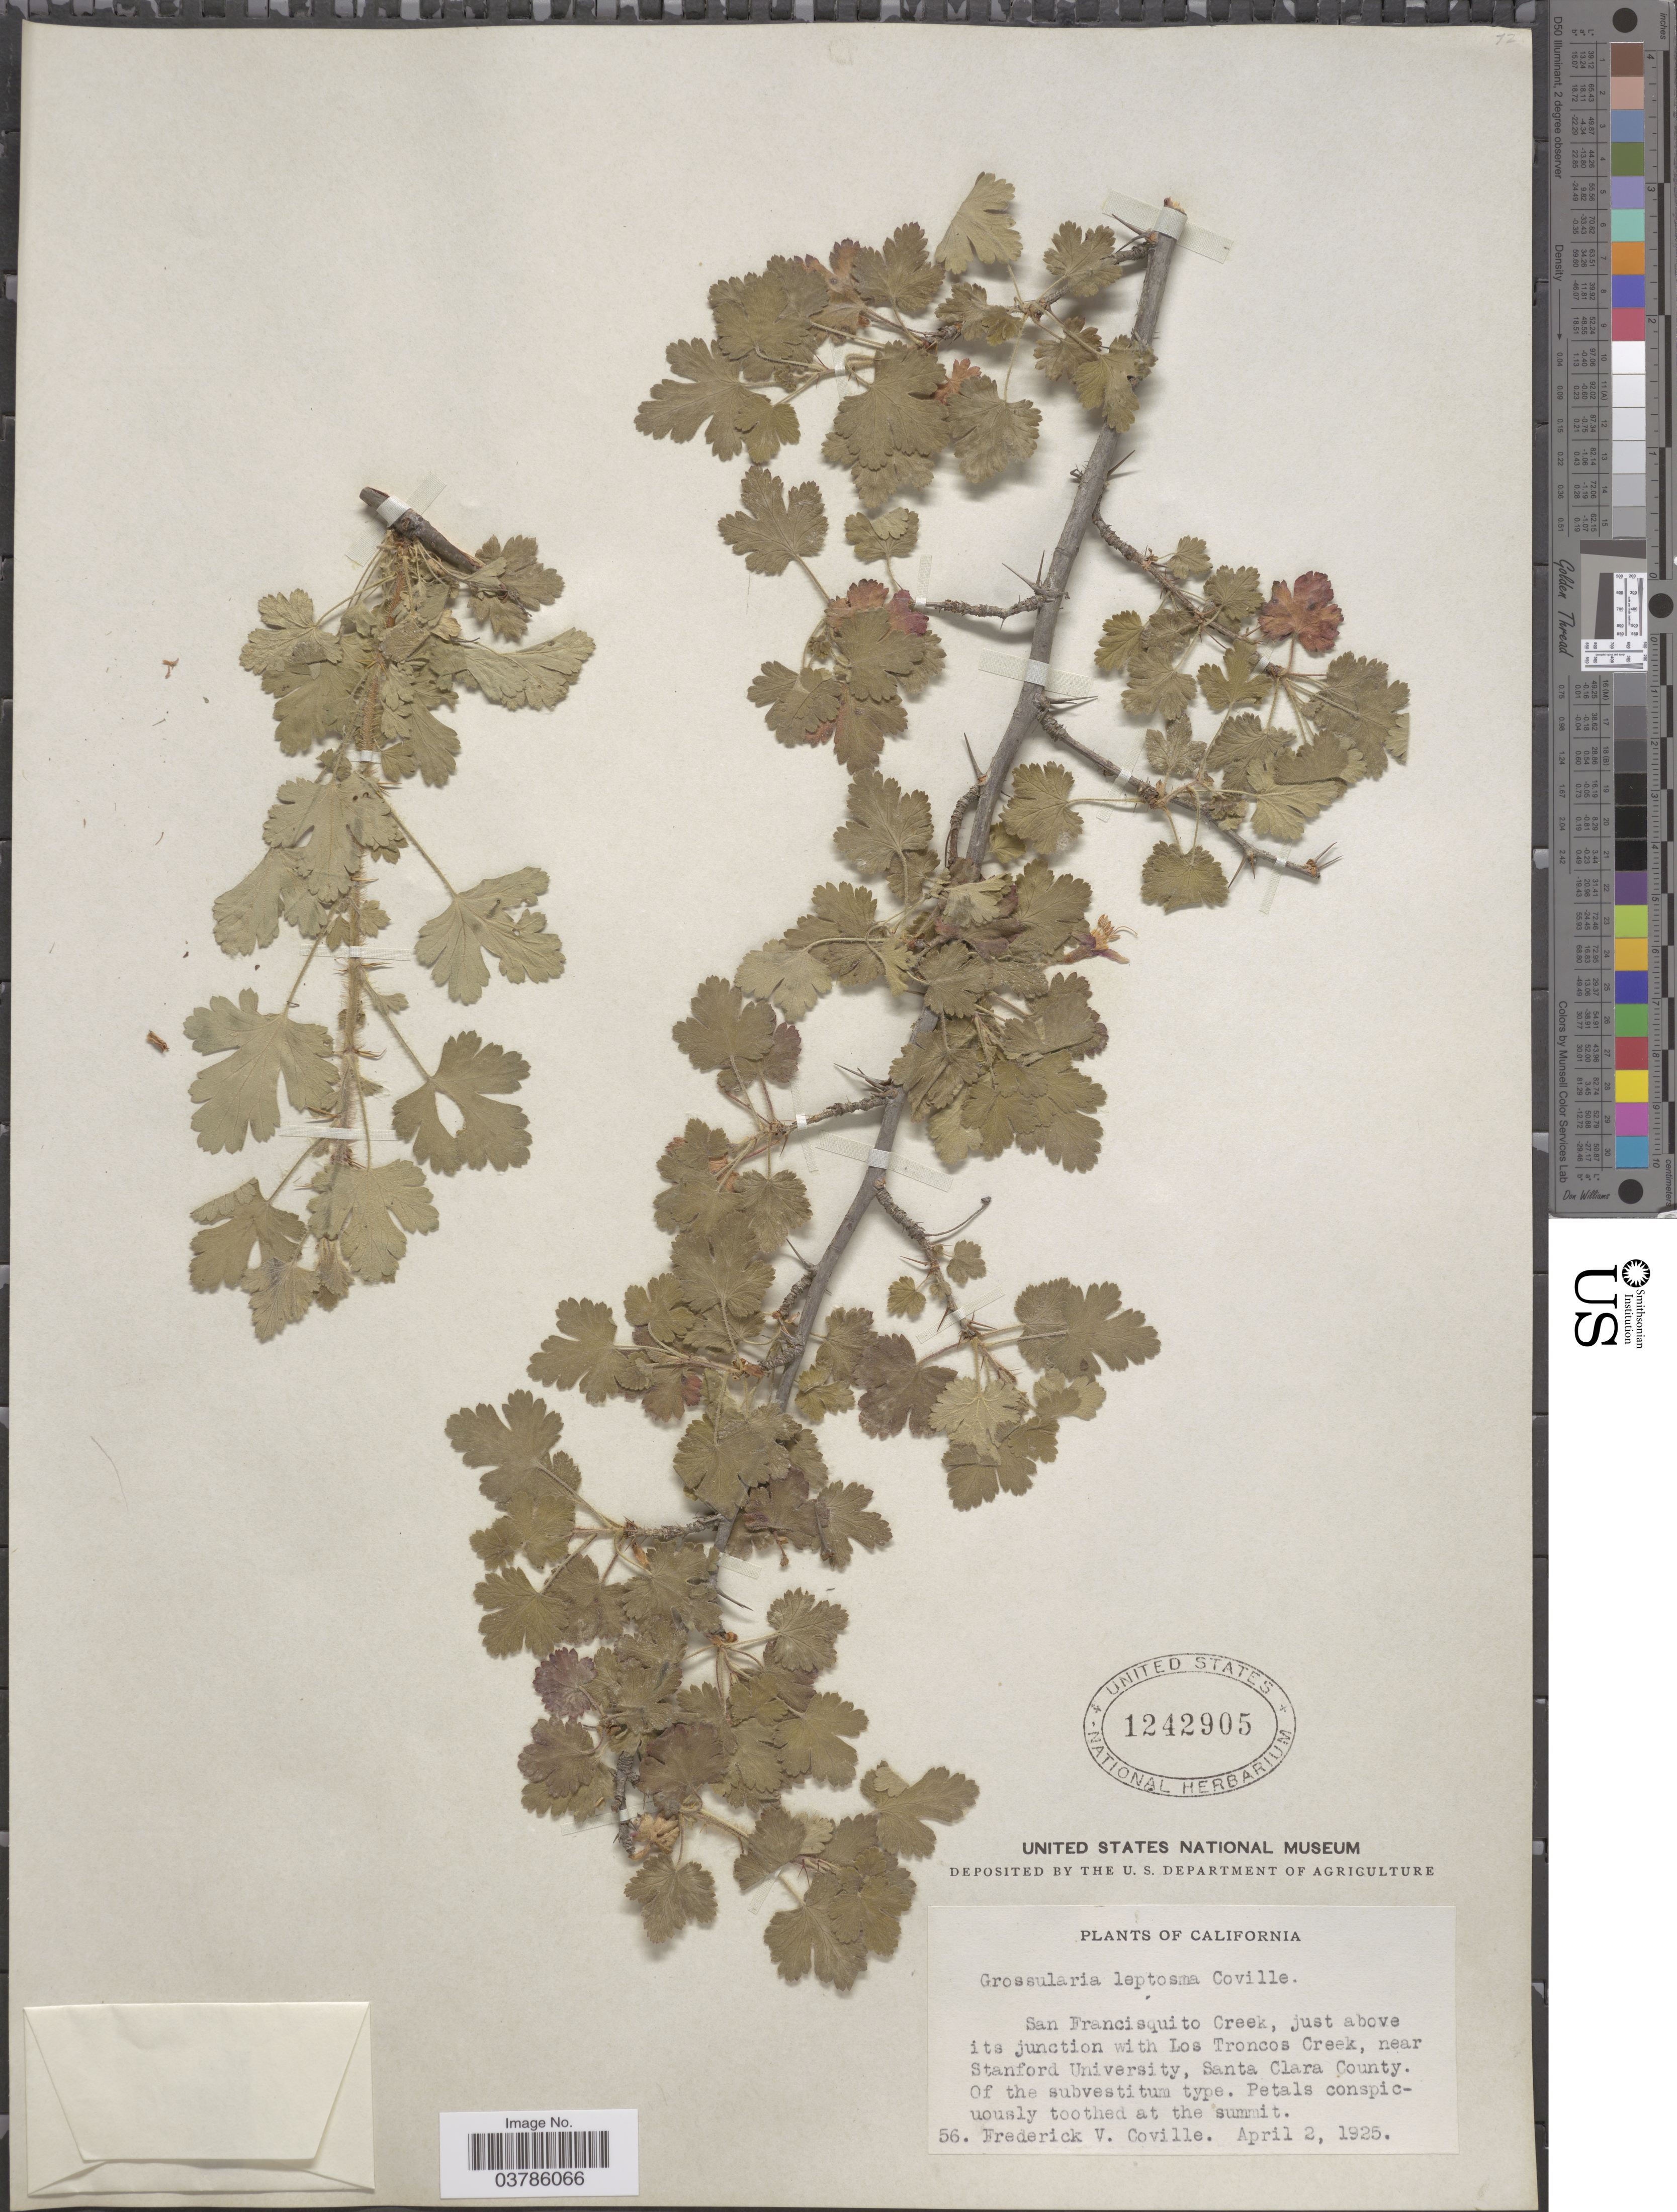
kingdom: Plantae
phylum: Tracheophyta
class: Magnoliopsida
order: Saxifragales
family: Grossulariaceae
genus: Ribes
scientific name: Ribes menziesii var. leptosum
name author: (Coville) Jeps.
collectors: F. V. Coville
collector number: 56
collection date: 1925-04-02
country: United States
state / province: California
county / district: Santa Clara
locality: San Francisquito Creek, just above its junction with Los Troncos Creek, near Stanford University, Santa Clara County.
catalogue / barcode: US 1242905